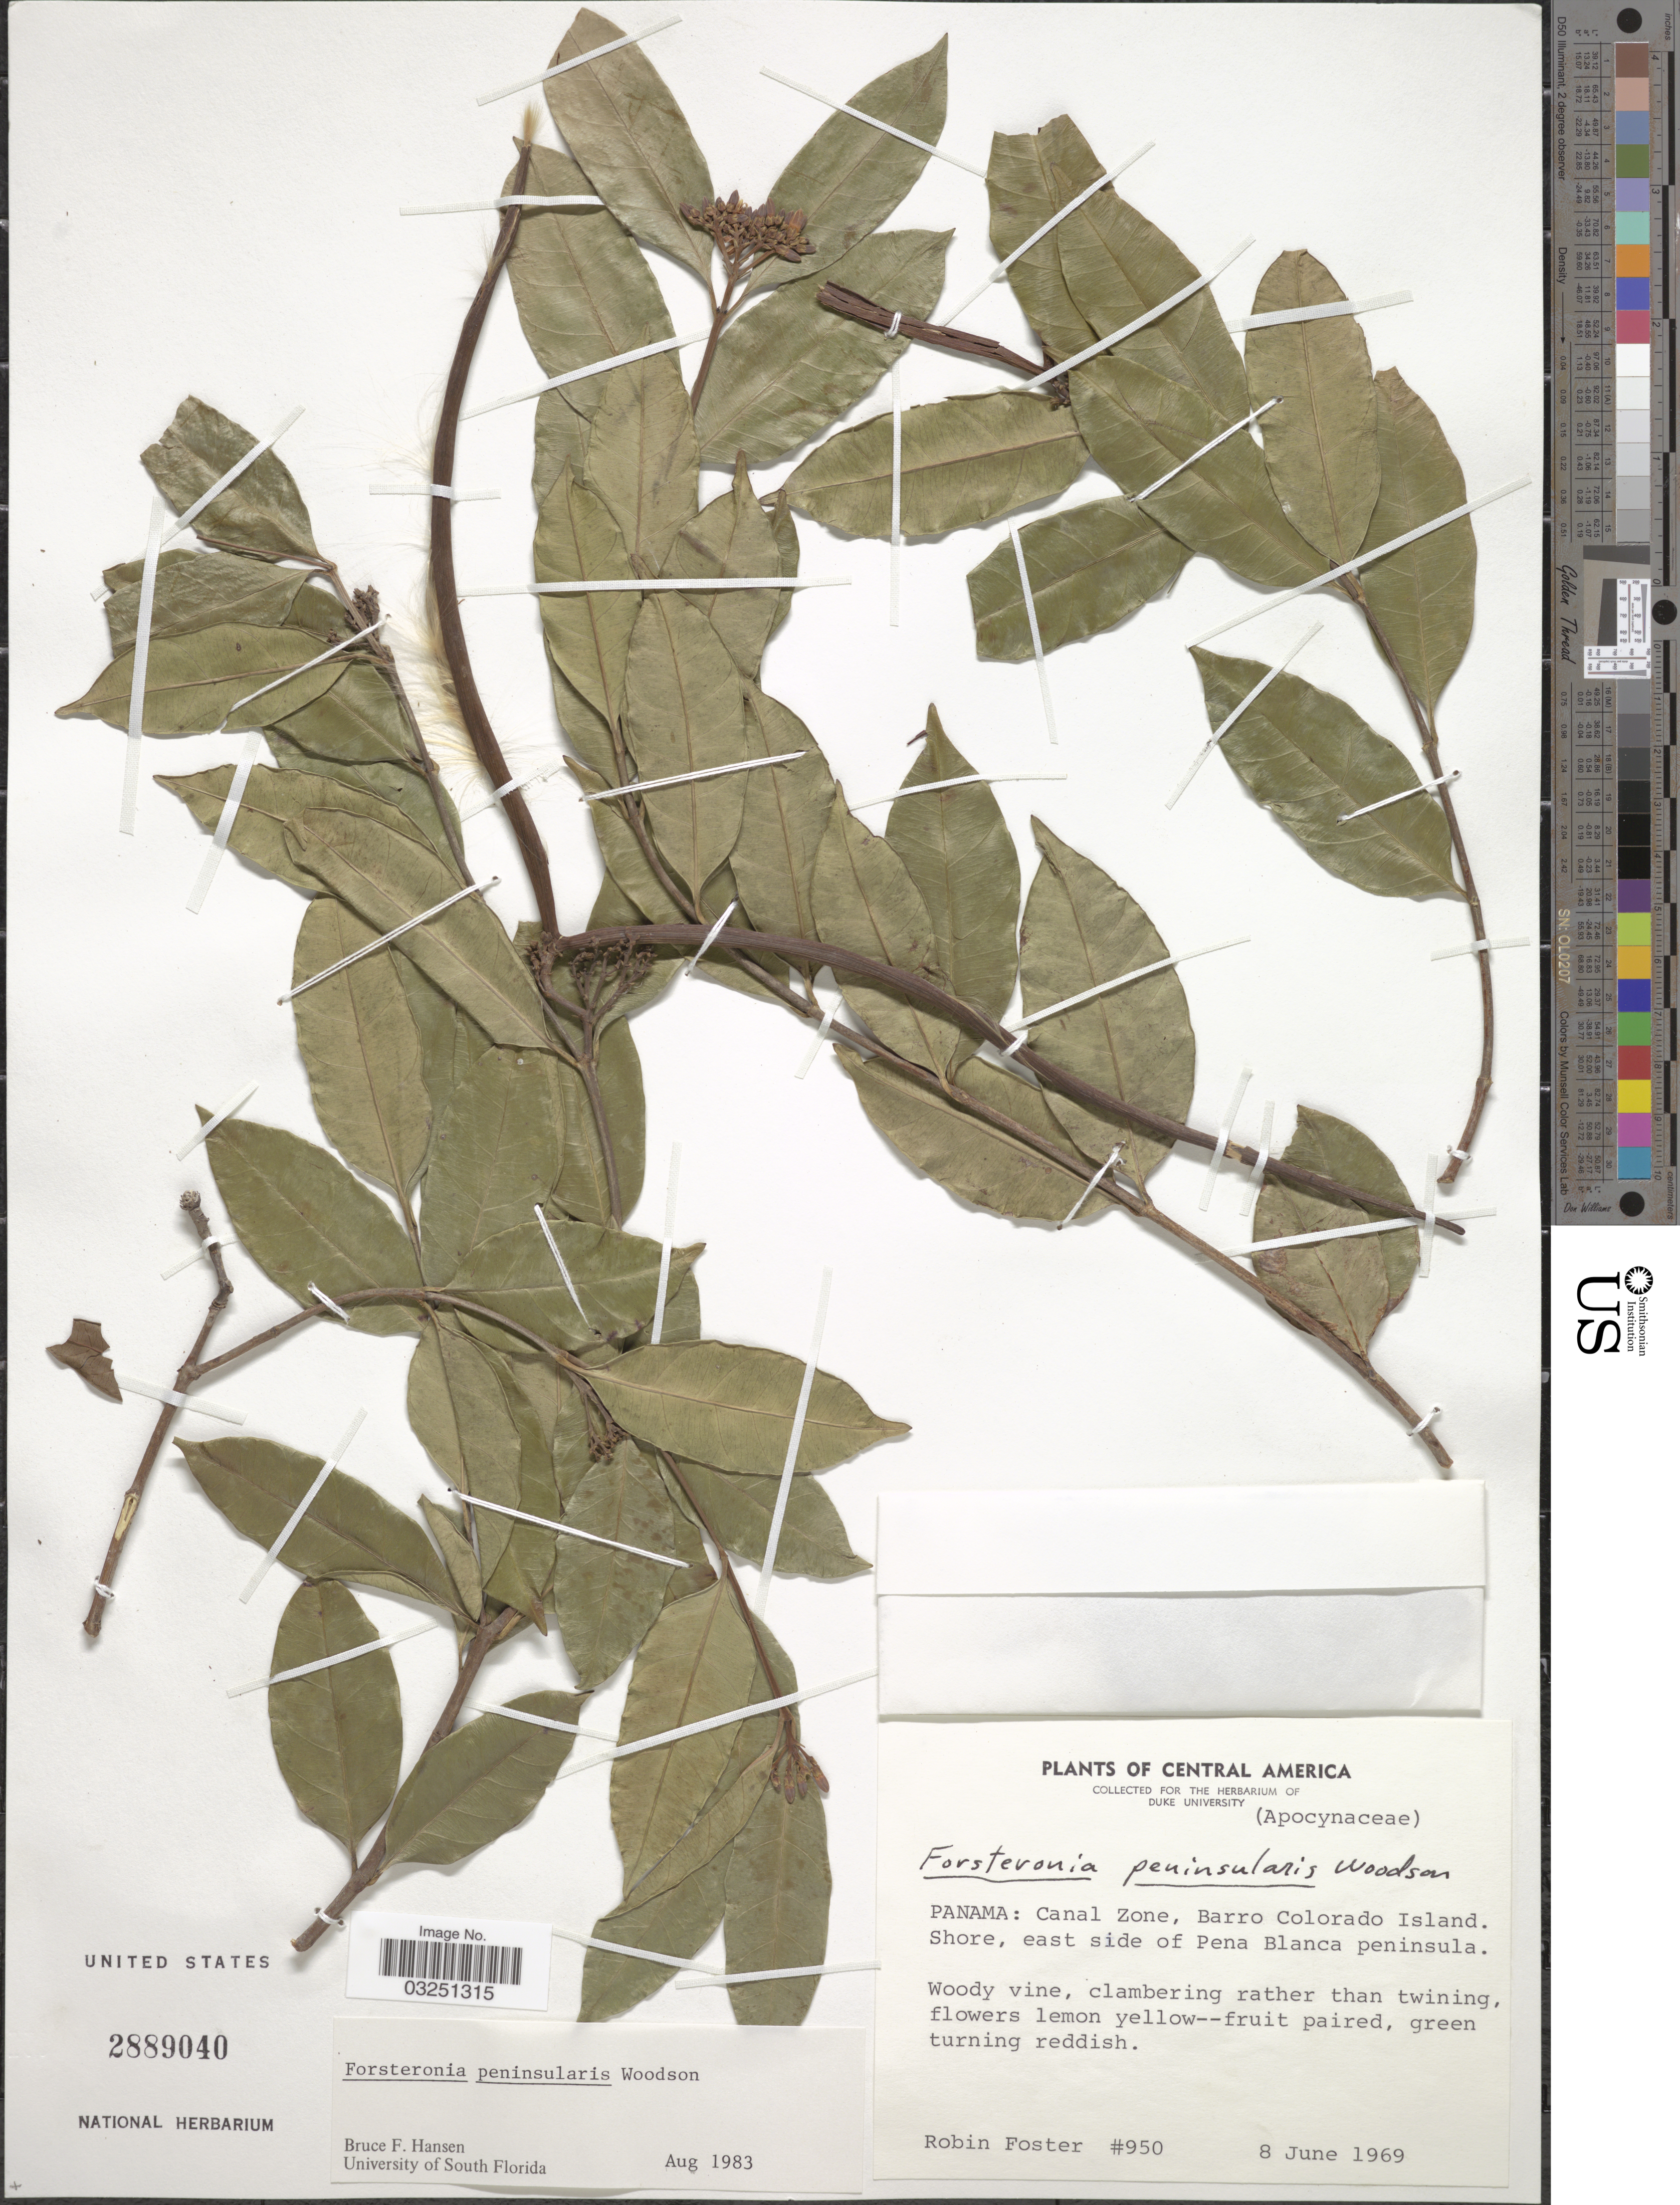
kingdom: Plantae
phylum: Tracheophyta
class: Magnoliopsida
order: Gentianales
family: Apocynaceae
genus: Forsteronia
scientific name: Forsteronia peninsularis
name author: Woodson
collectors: R. B. Foster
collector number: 950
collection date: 1969-06-08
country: Panama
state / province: Panamá Oeste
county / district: Canal Zone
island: Barro Colorado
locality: Canal Zone, Barro Colorado Island. Shore, east side of Pena Blanca peninsula.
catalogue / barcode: US 2889040